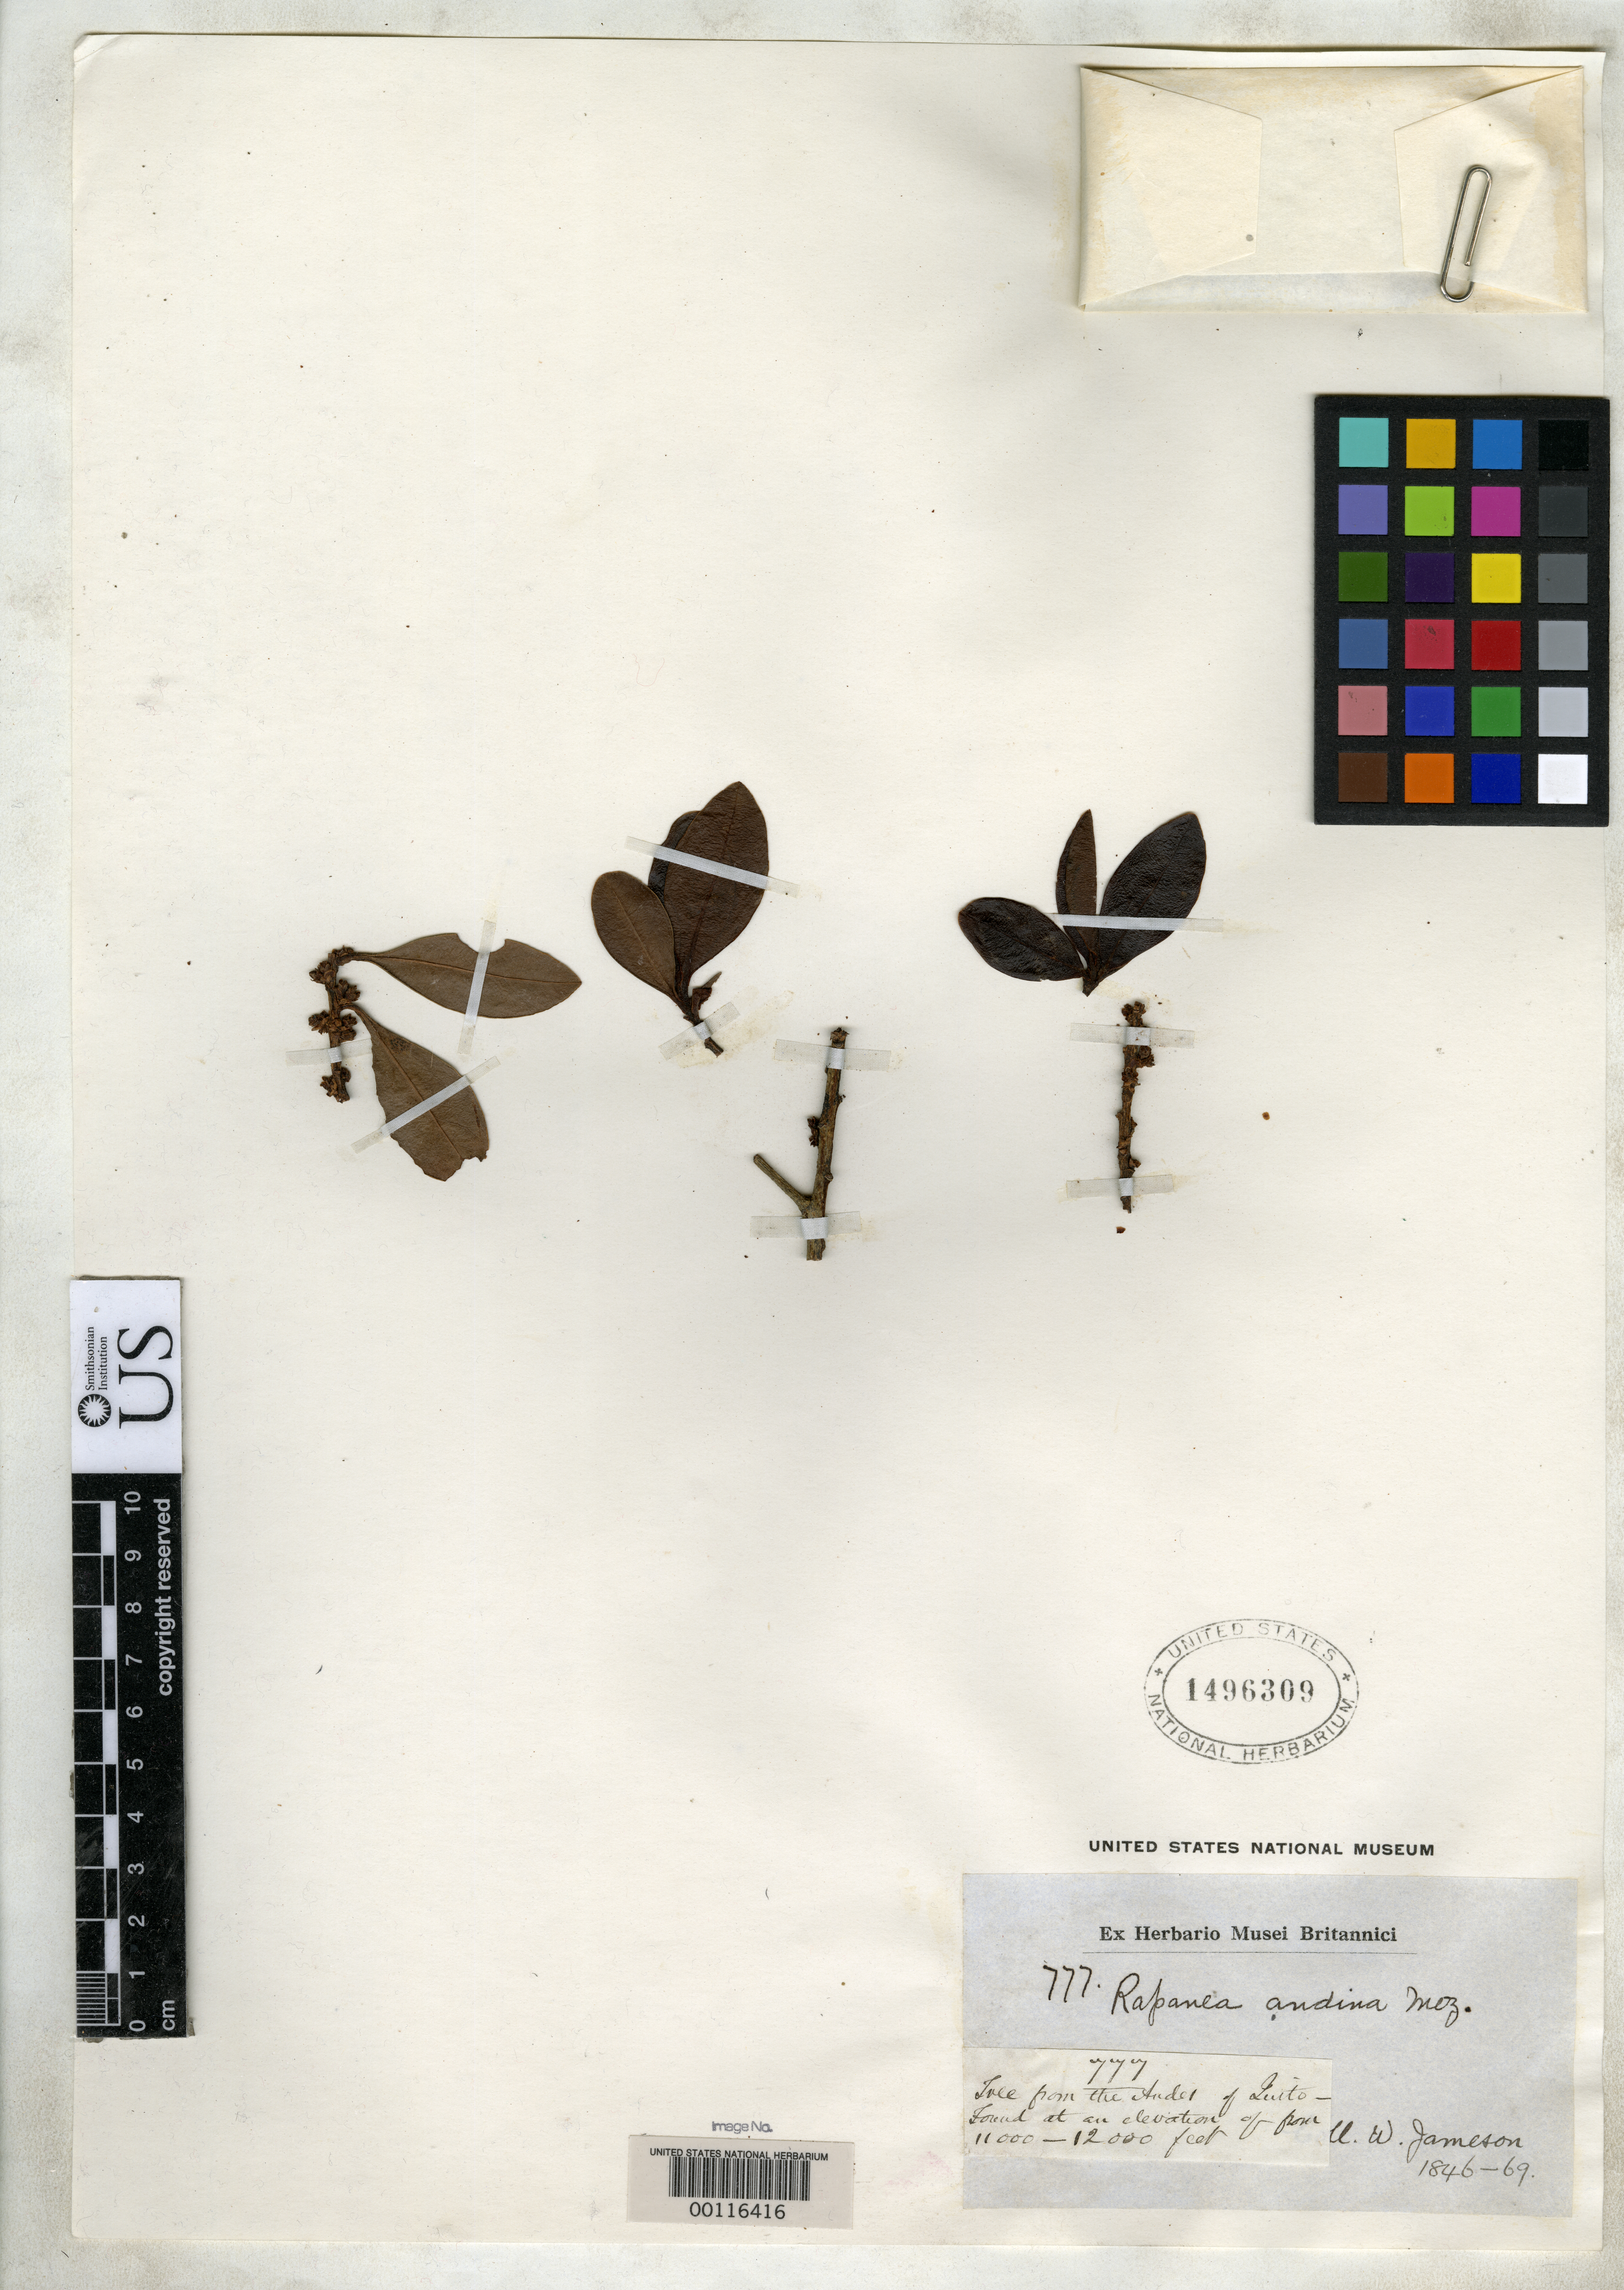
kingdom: Plantae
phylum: Tracheophyta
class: Magnoliopsida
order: Ericales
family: Primulaceae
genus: Rapanea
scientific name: Rapanea andina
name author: Mez in Engl.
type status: Isosyntype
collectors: W. Jameson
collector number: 777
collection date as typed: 1846 to -- --- 1869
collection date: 1846/1869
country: Ecuador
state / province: Pichincha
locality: Andes of Quito.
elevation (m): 3353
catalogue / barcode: US 1496309